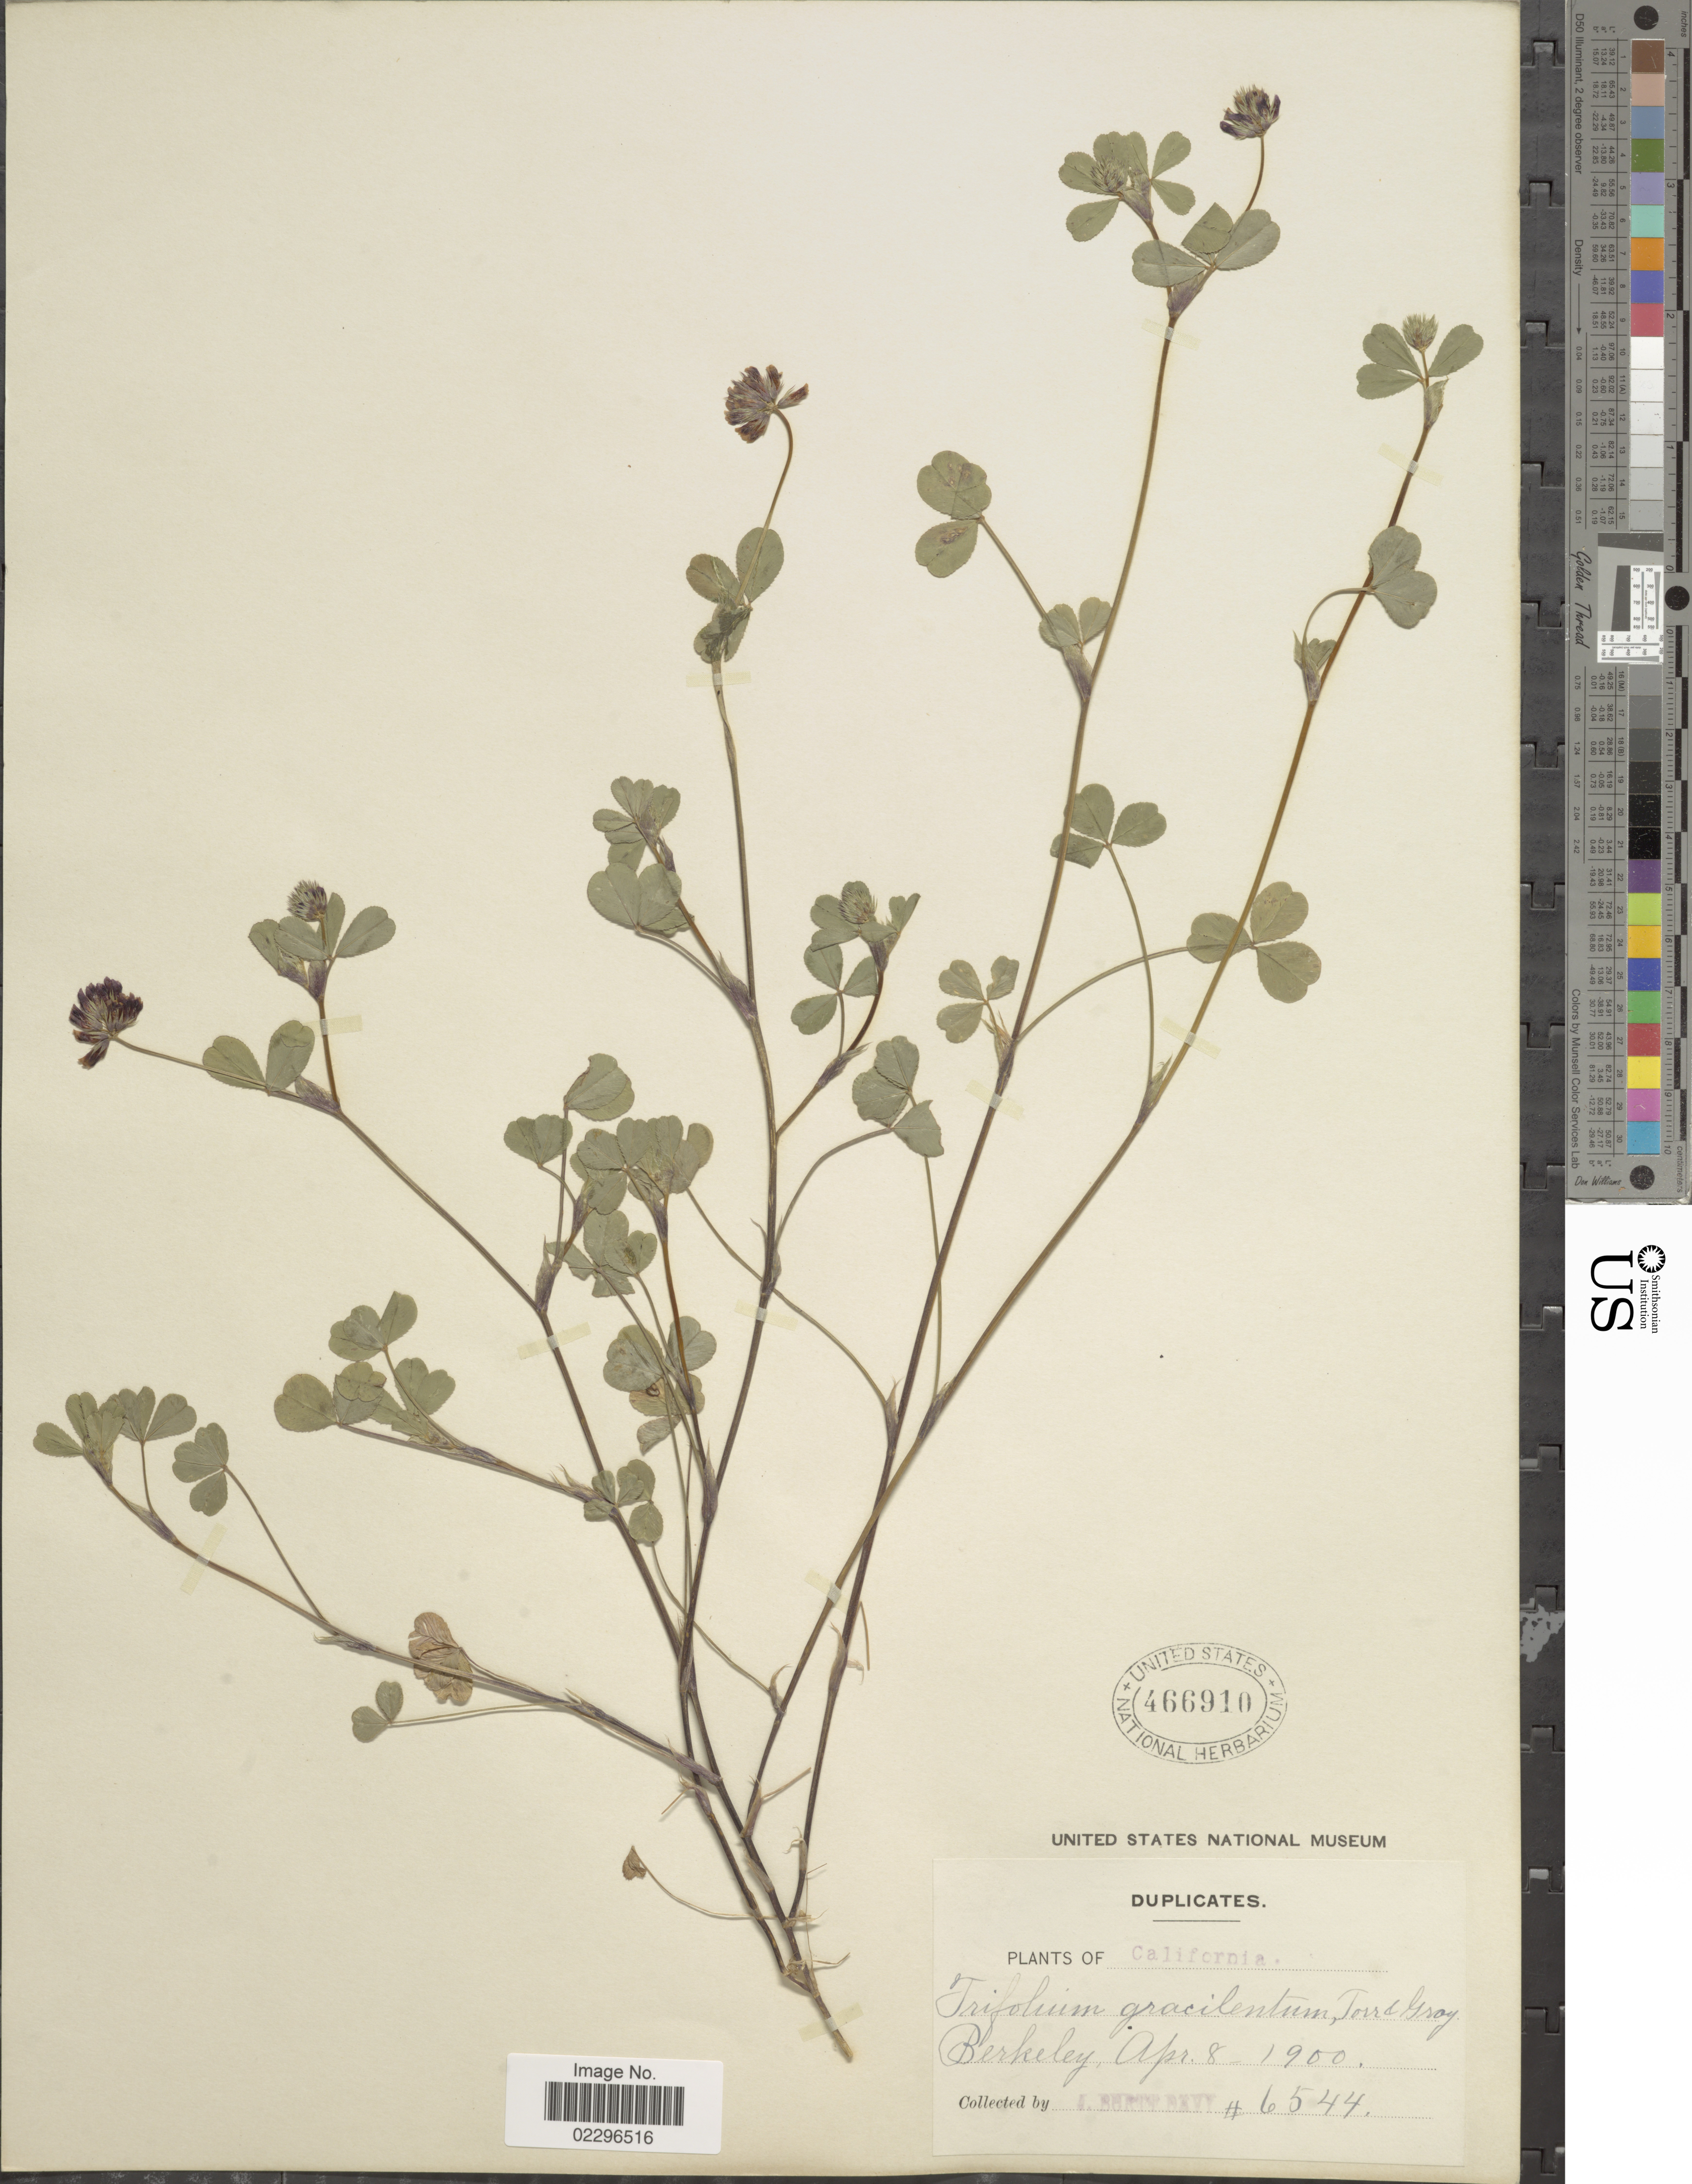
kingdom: Plantae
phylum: Tracheophyta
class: Magnoliopsida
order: Fabales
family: Fabaceae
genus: Trifolium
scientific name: Trifolium gracilentum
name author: Torr. & A. Gray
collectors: J. Burtt Davy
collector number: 6544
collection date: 1900-04-08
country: United States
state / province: California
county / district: Alameda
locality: Berkeley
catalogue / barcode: US 466910